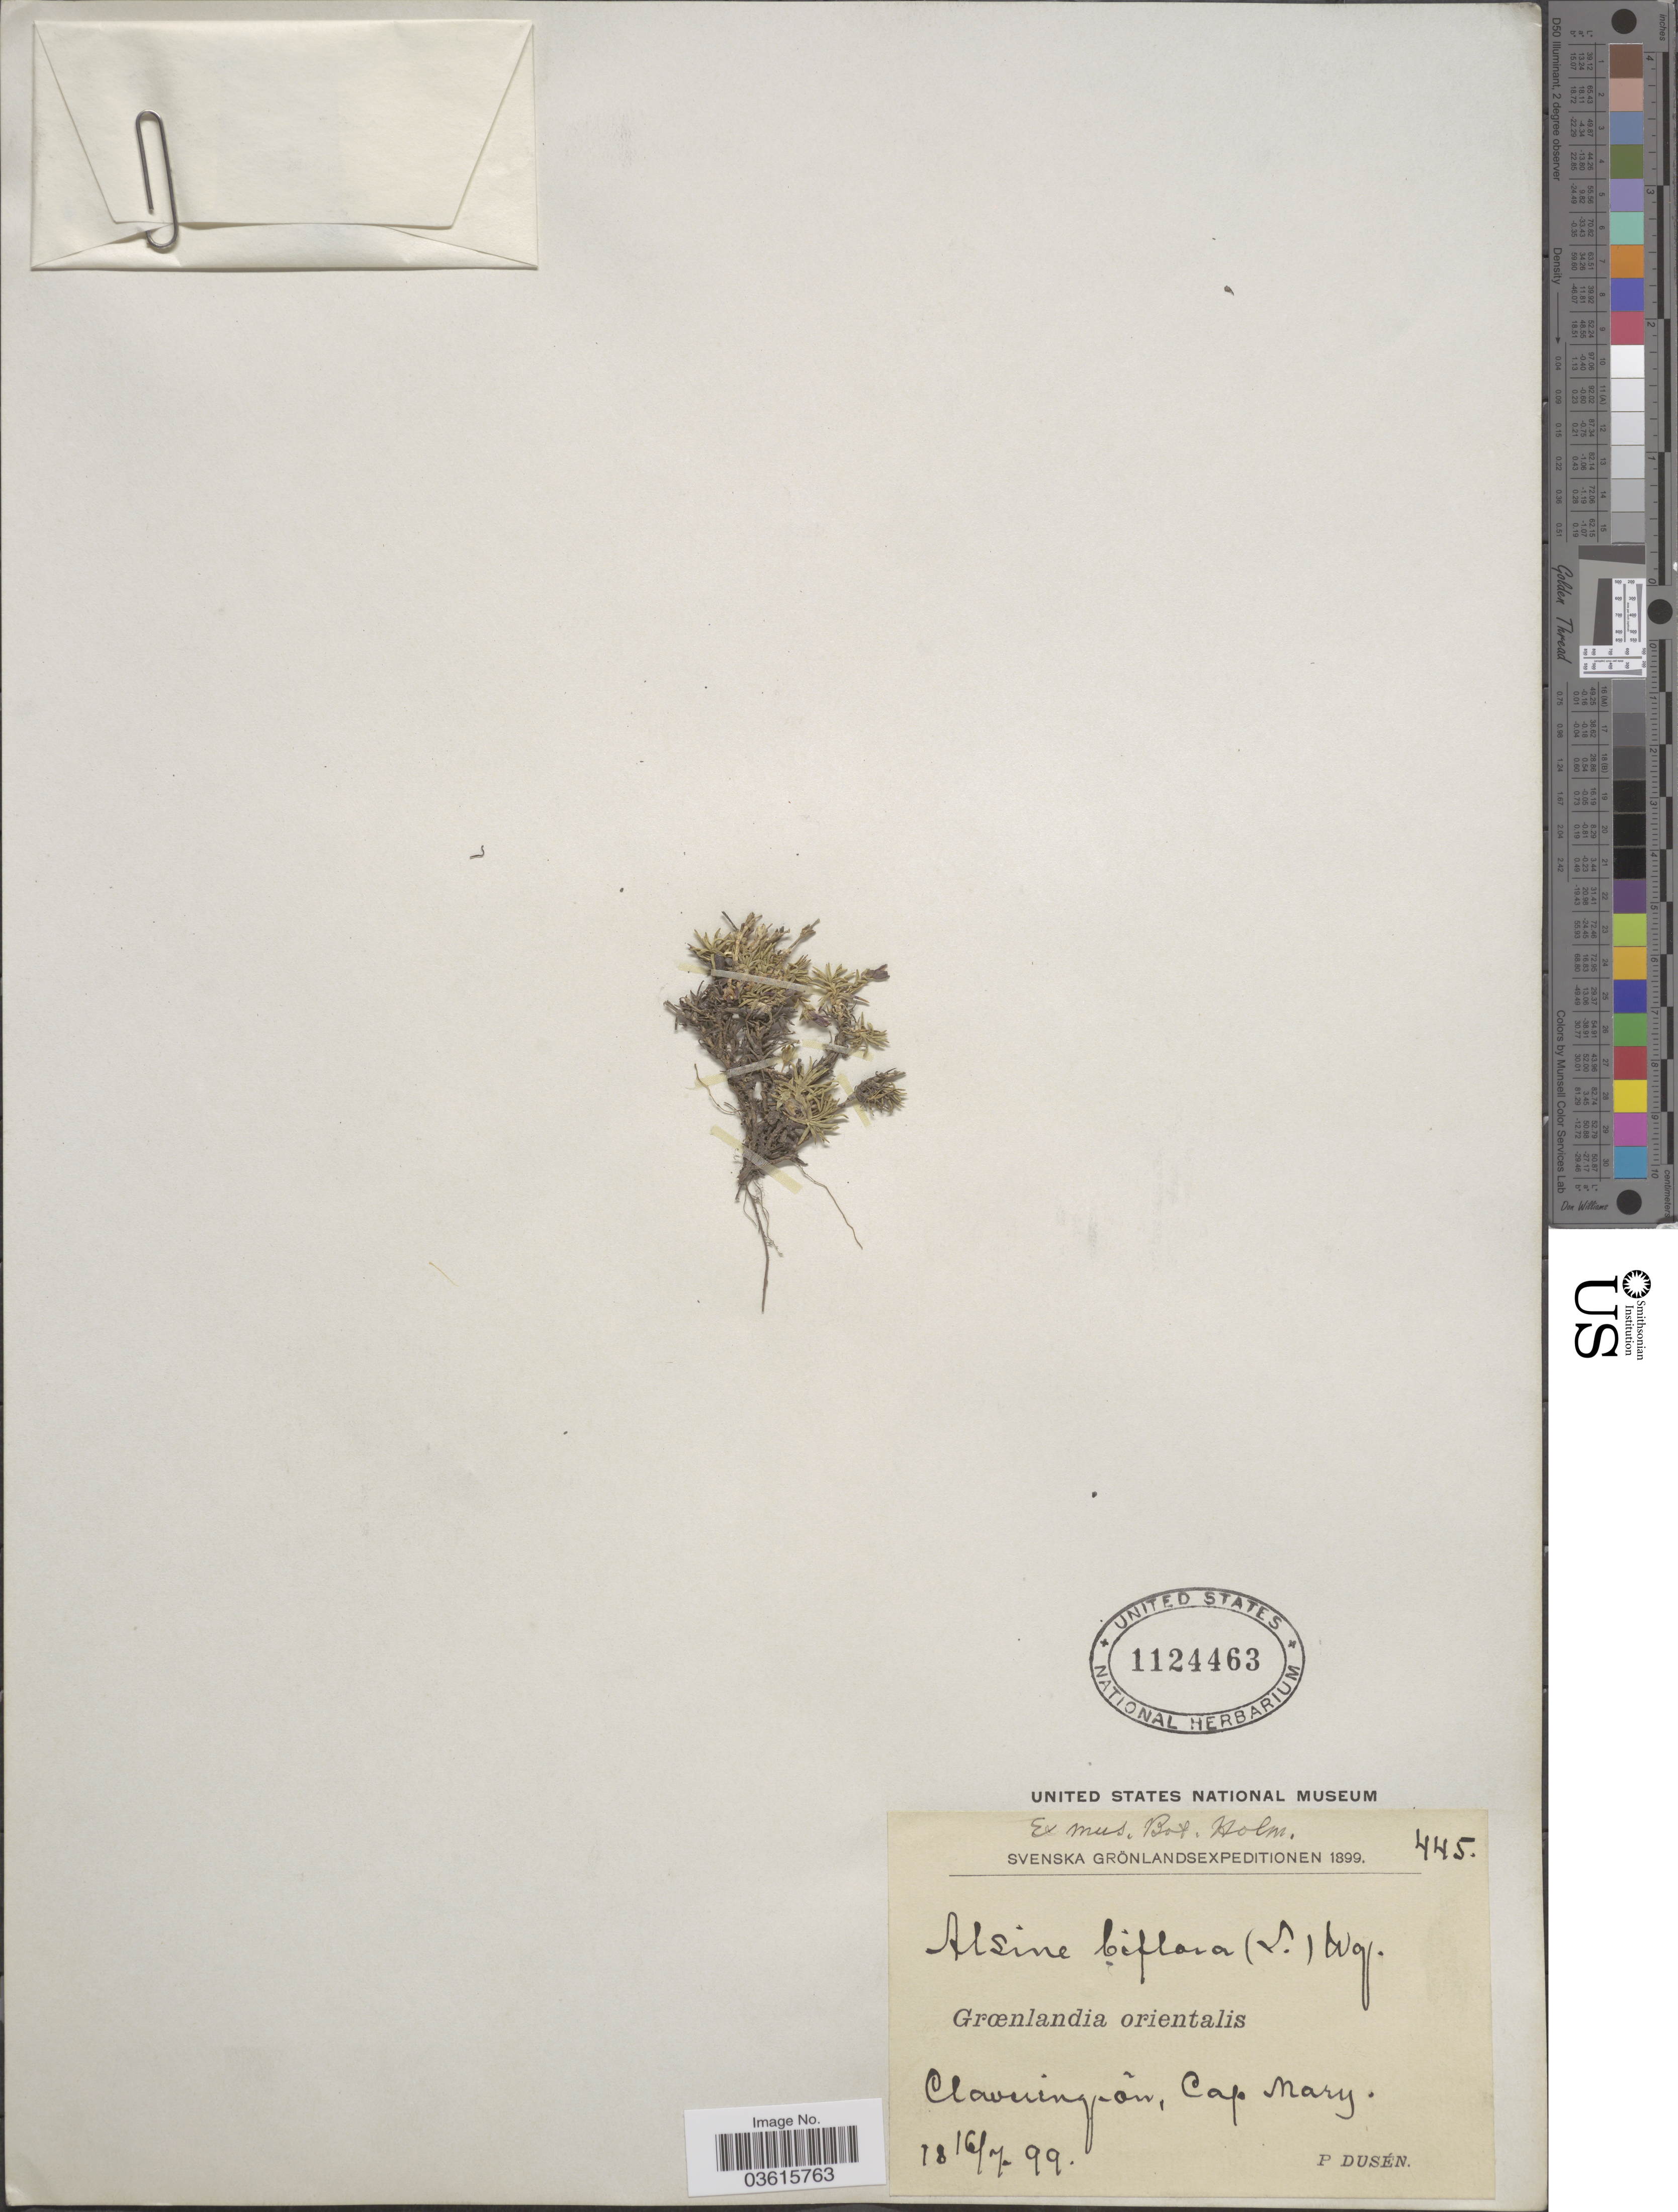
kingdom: Plantae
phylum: Tracheophyta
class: Magnoliopsida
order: Caryophyllales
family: Caryophyllaceae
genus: Cherleria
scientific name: Cherleria biflora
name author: (L.) A.J. Moore & Dillenb.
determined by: Strong, M. T., (US), Smithsonian Institution - National Museum of Natural History (UNITED STATES)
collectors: P. Dusén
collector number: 445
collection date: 1899-07-16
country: Greenland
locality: Grœnlandia orientalis. Clavering Øer, Cap Mary.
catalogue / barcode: US 1124463